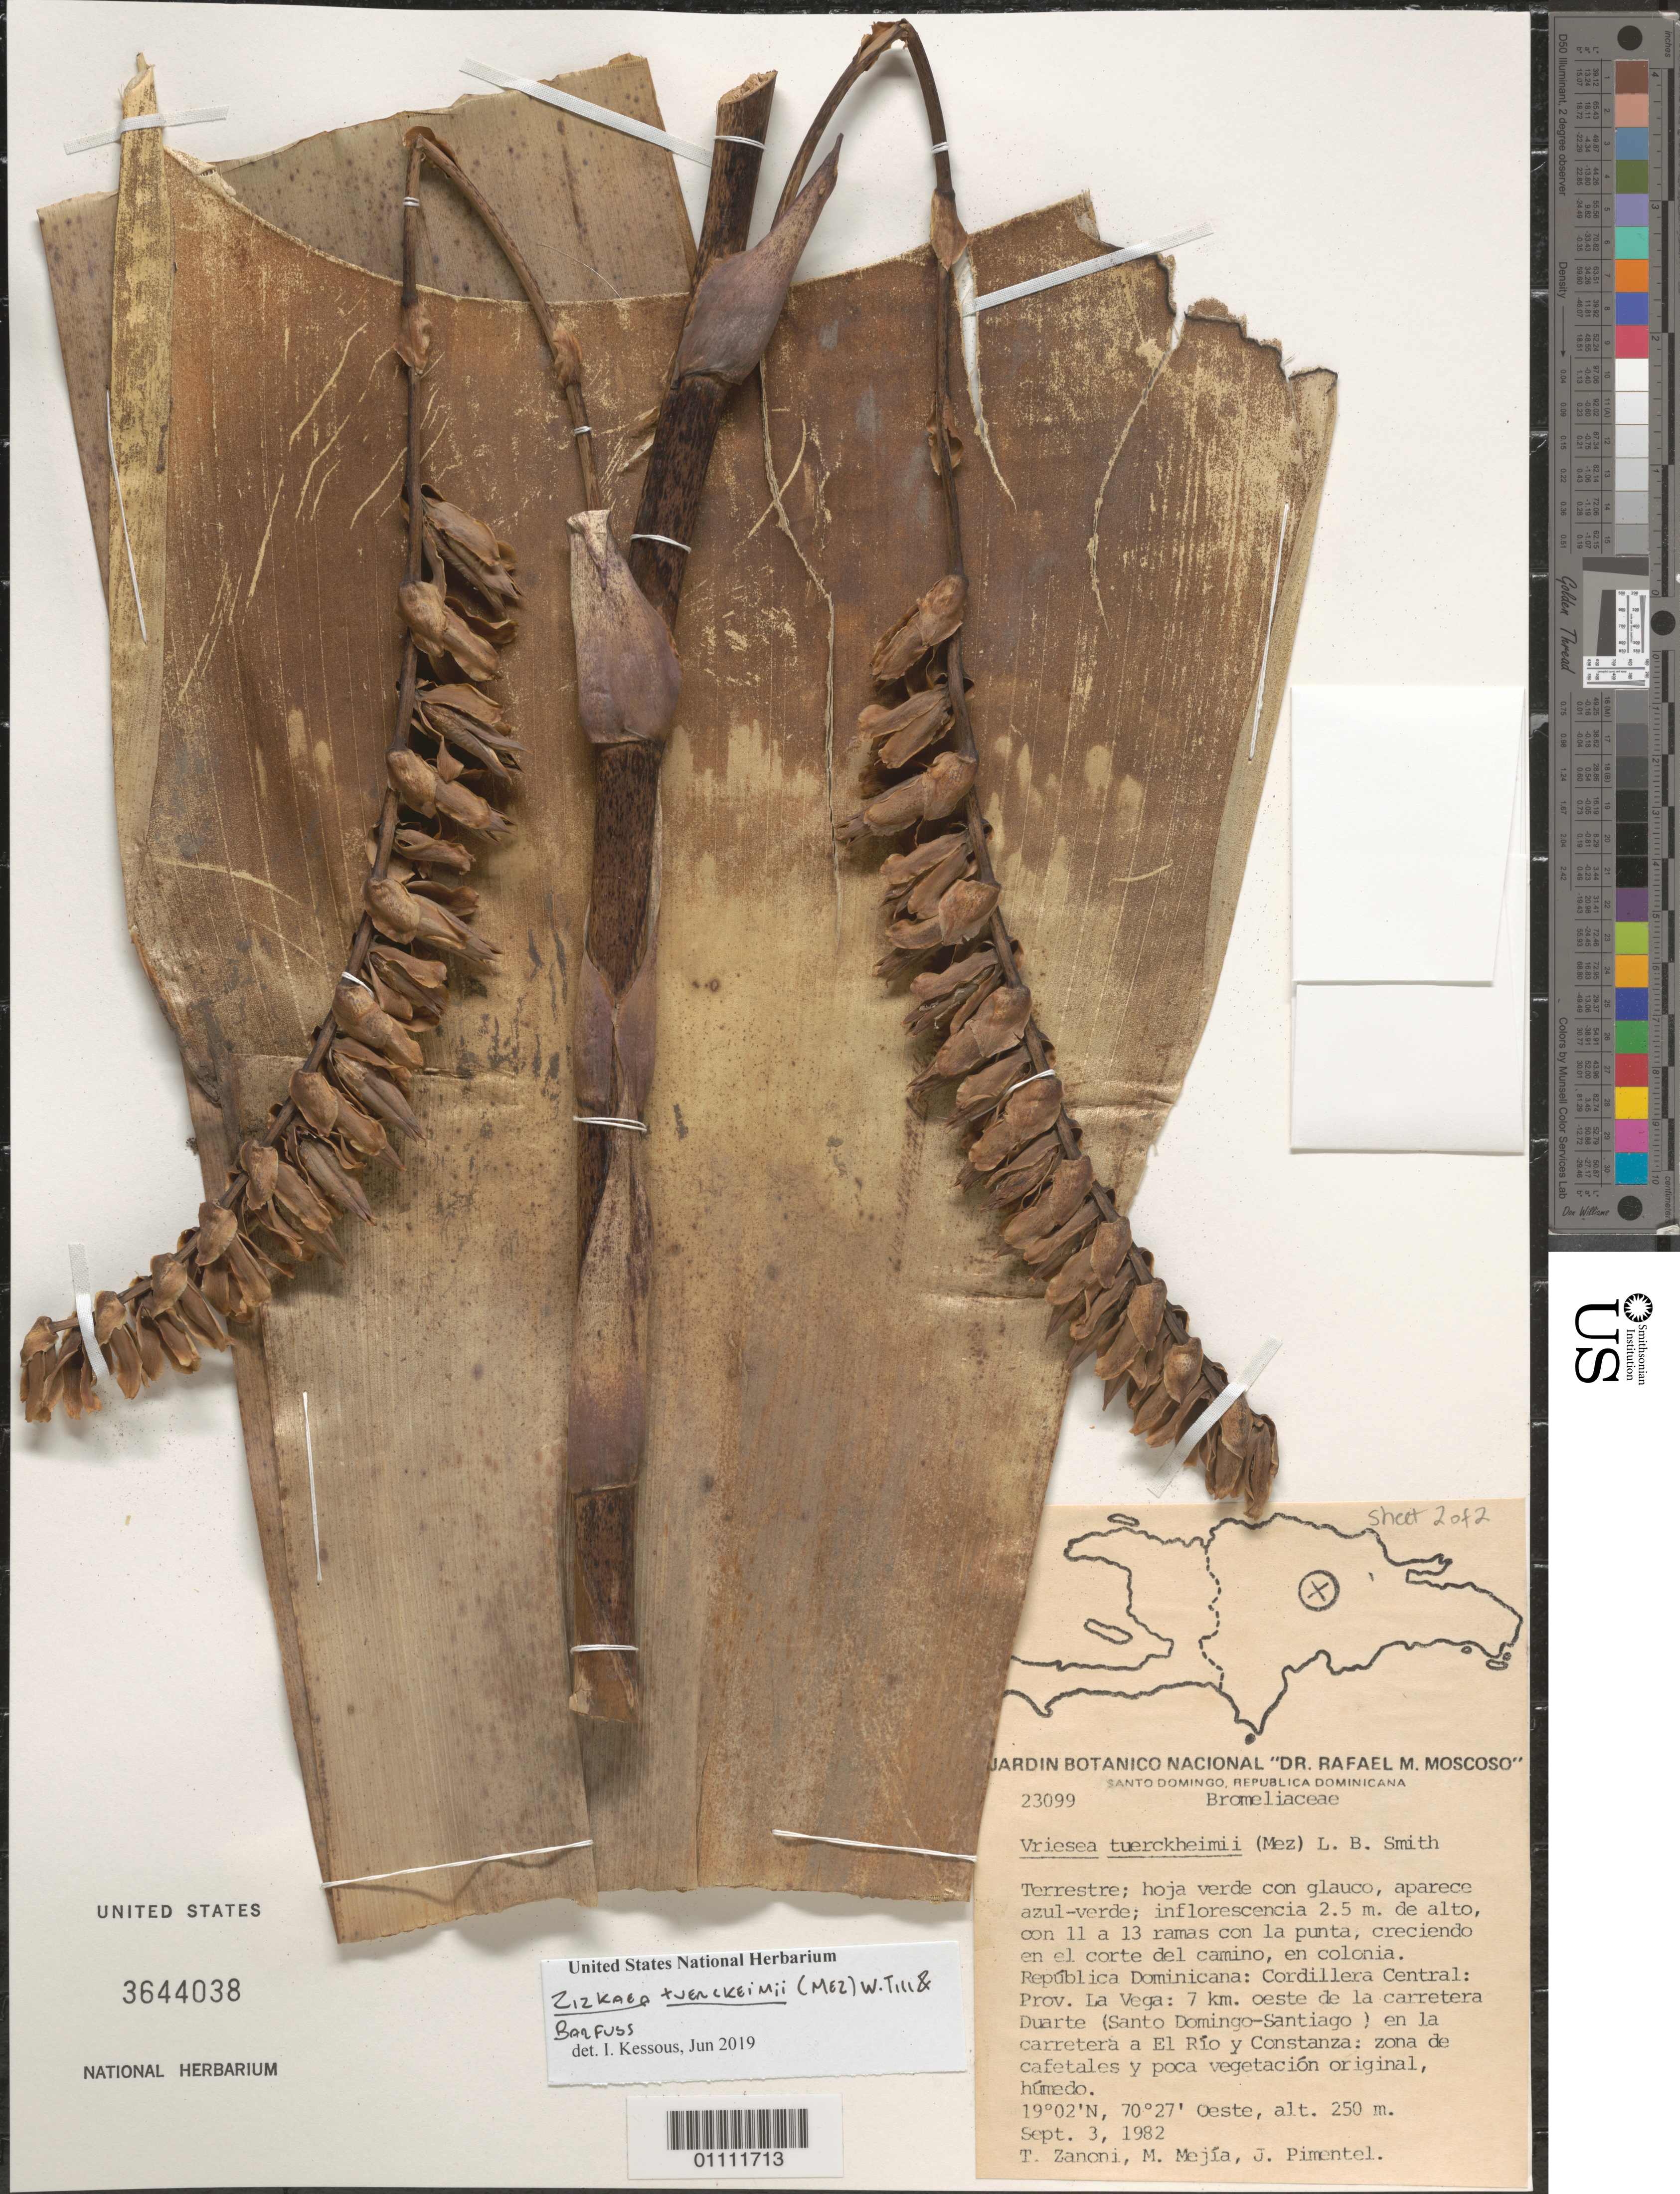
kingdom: Plantae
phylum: Tracheophyta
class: Liliopsida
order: Poales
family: Bromeliaceae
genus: Zizkaea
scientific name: Zizkaea tuerckheimii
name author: (Mez) W. Till & Barfuss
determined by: Kessous, Igor M.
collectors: T. A. Zanoni, M. Mejia & J. Pimentel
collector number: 23099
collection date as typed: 03 Sep 1982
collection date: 1982-09-03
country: Dominican Republic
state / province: La Vega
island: Hispaniola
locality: Duarte, 7 km oeste de la carretera Duarte (Santo Domingo-Santiago) en la carretera a El Río y Constanza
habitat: Zona de cafetales y poca vegetación original, húmedo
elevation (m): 250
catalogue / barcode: US 3644038